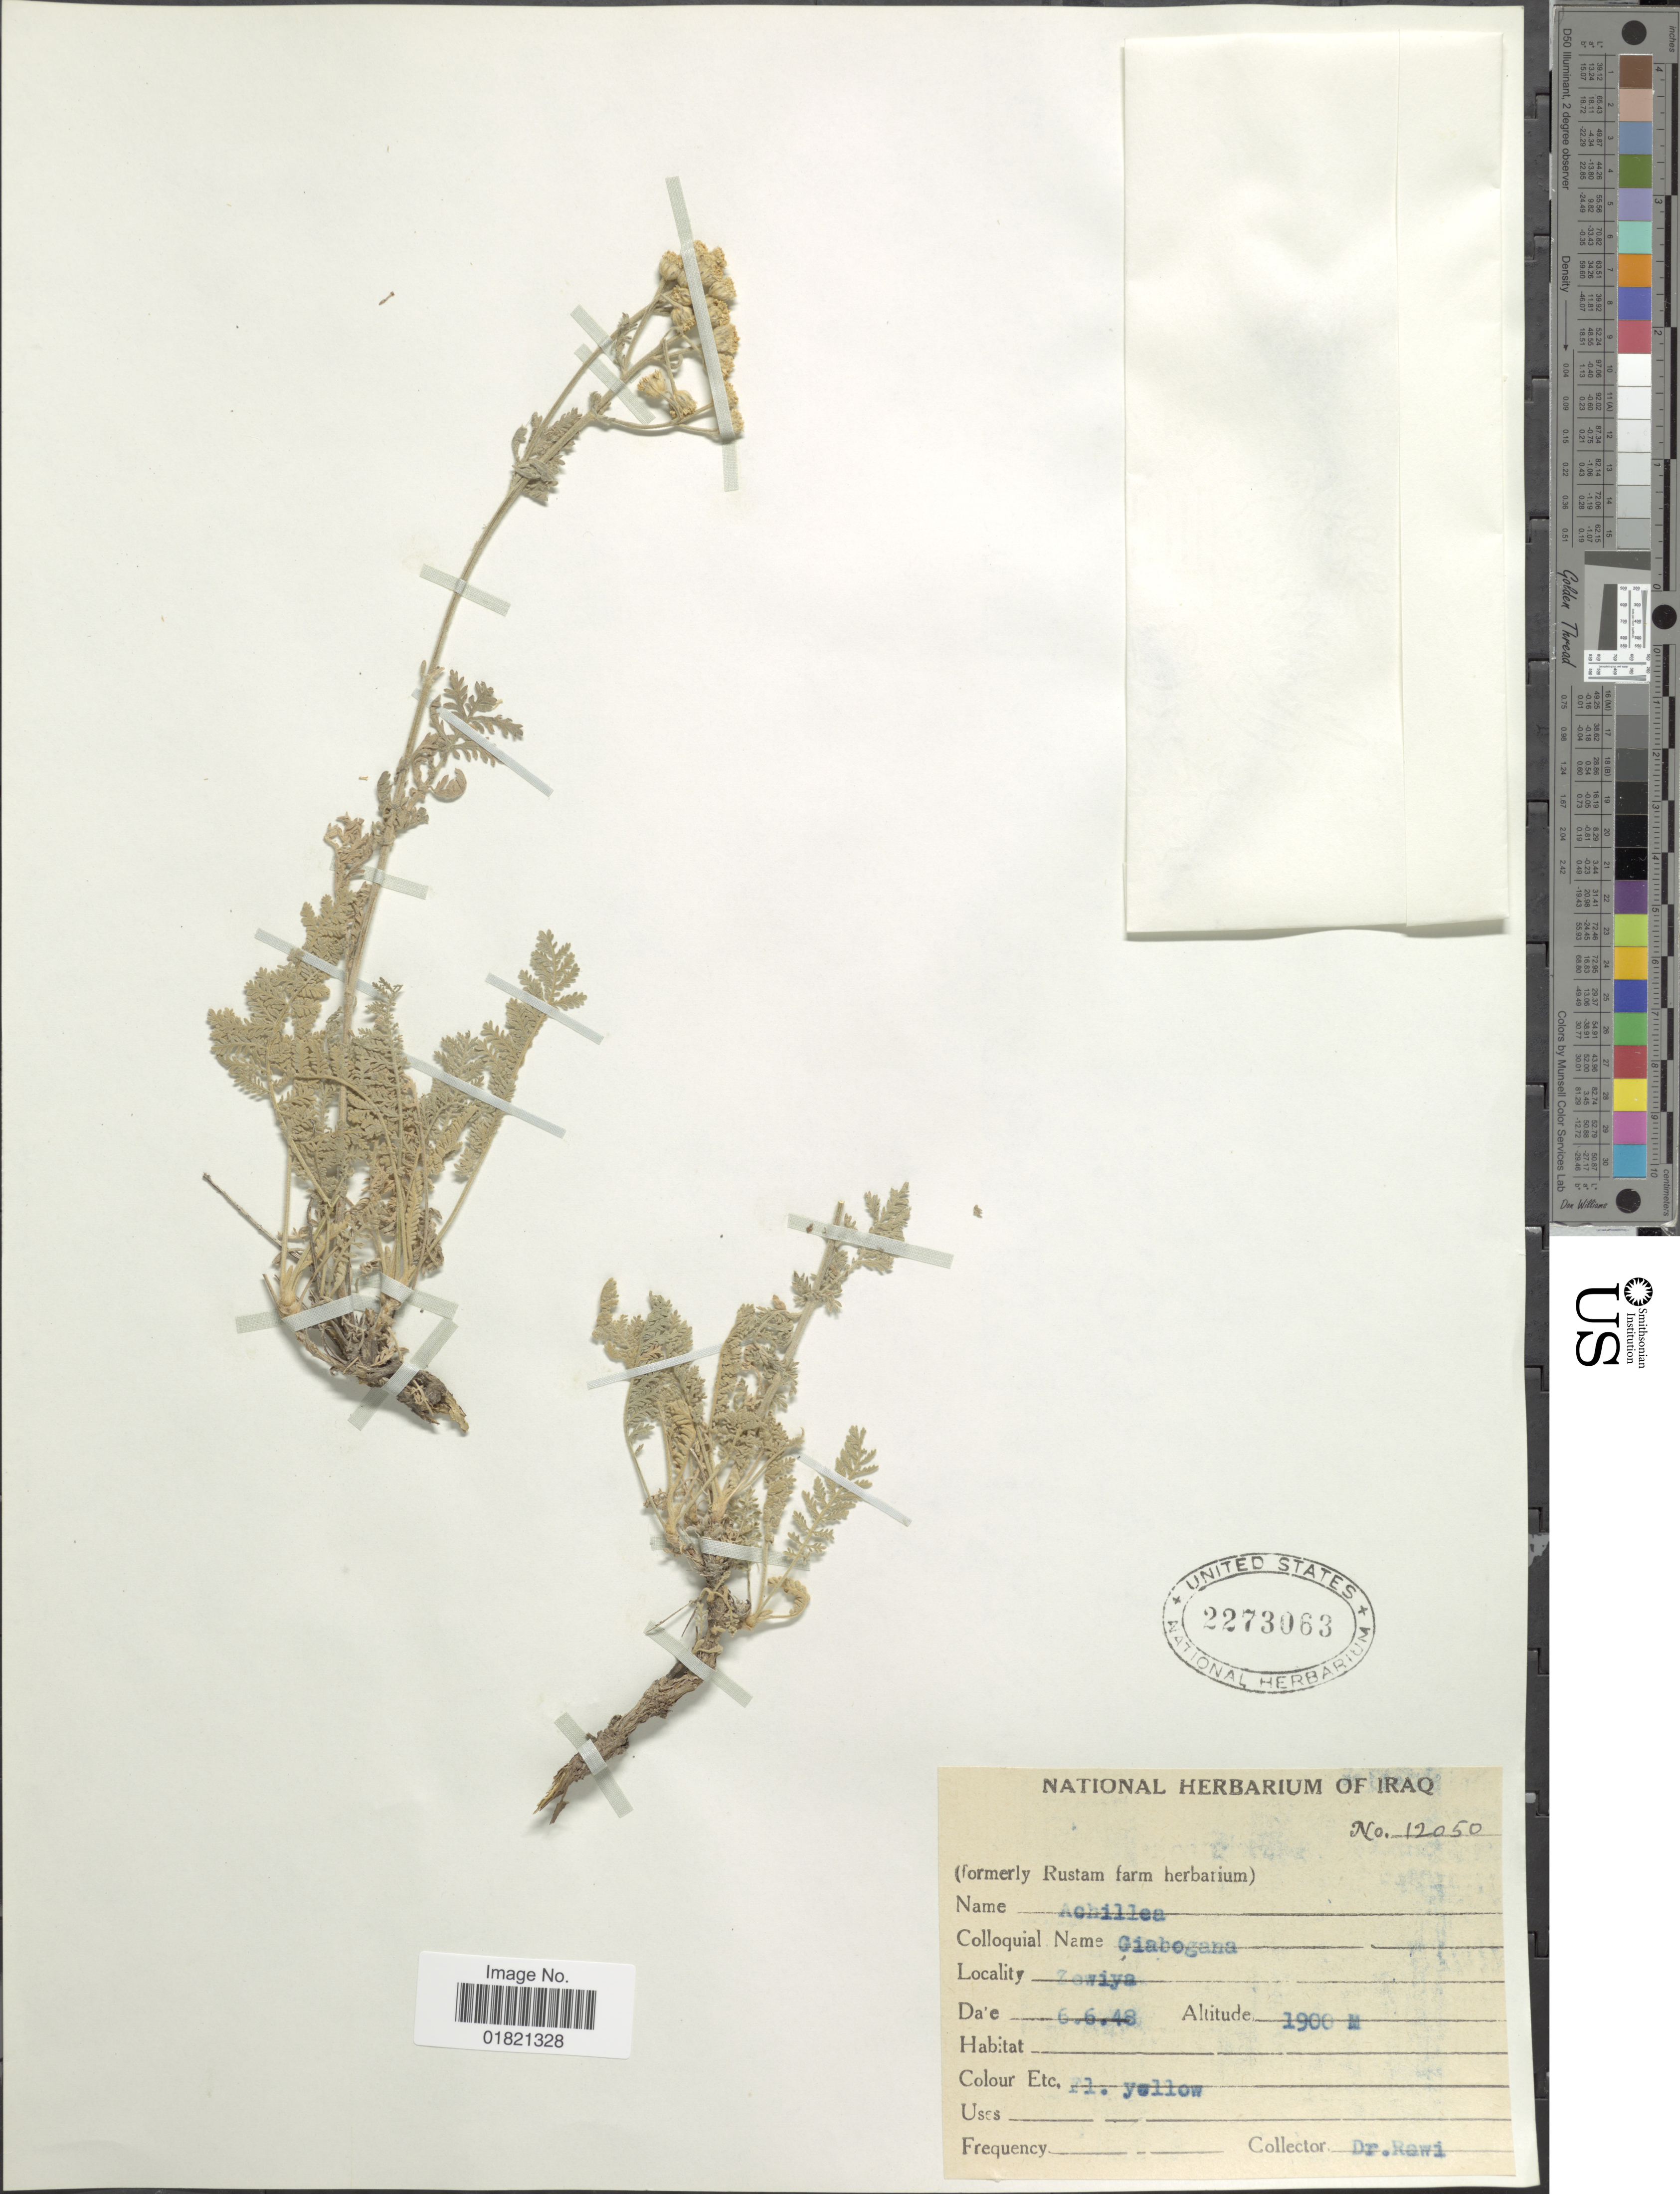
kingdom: Plantae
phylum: Tracheophyta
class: Magnoliopsida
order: Asterales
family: Asteraceae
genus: Achillea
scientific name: Achillea sp.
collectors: -. Rawi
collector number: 12050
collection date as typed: Transcribed d/m/y: 6/6/48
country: Iraq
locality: Zewiya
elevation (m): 1900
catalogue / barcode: US 2273063